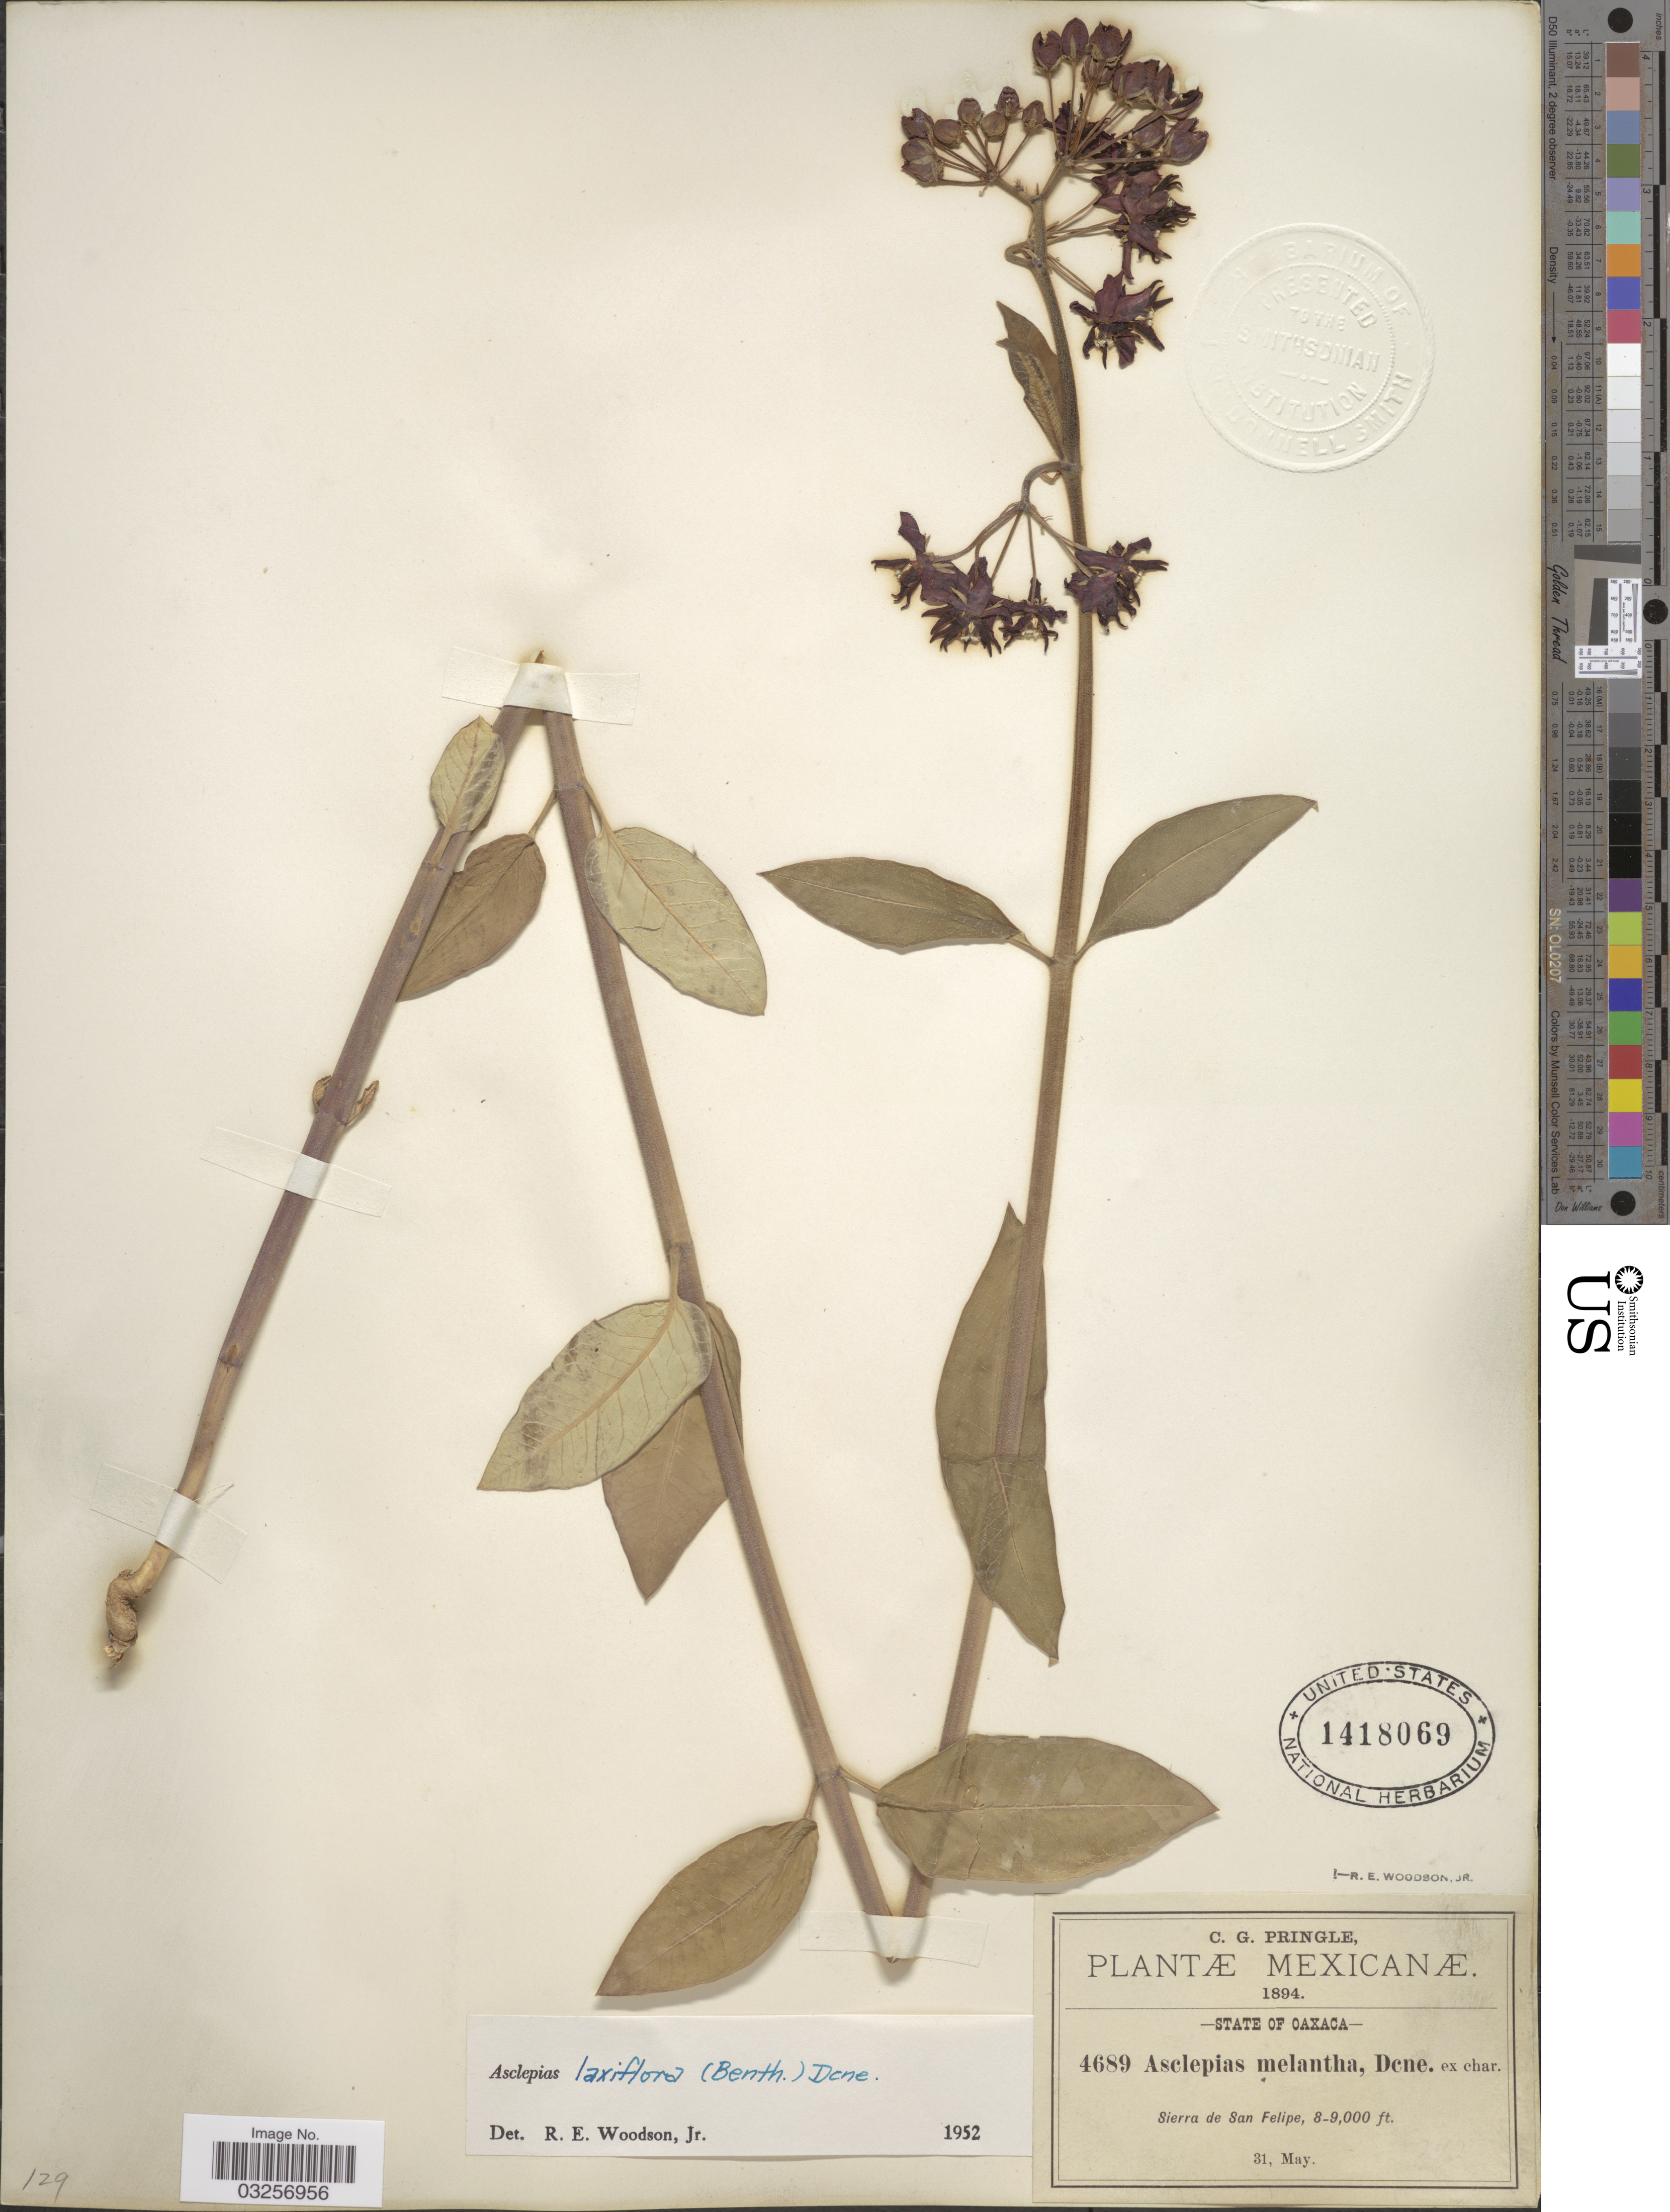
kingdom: Plantae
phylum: Tracheophyta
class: Magnoliopsida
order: Gentianales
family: Apocynaceae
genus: Asclepias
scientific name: Asclepias laxiflora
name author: Colla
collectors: C. G. Pringle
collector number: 4689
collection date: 1894-05-31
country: Mexico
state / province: Oaxaca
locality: Sierra de San Felipe.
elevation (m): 2438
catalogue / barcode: US 1418069